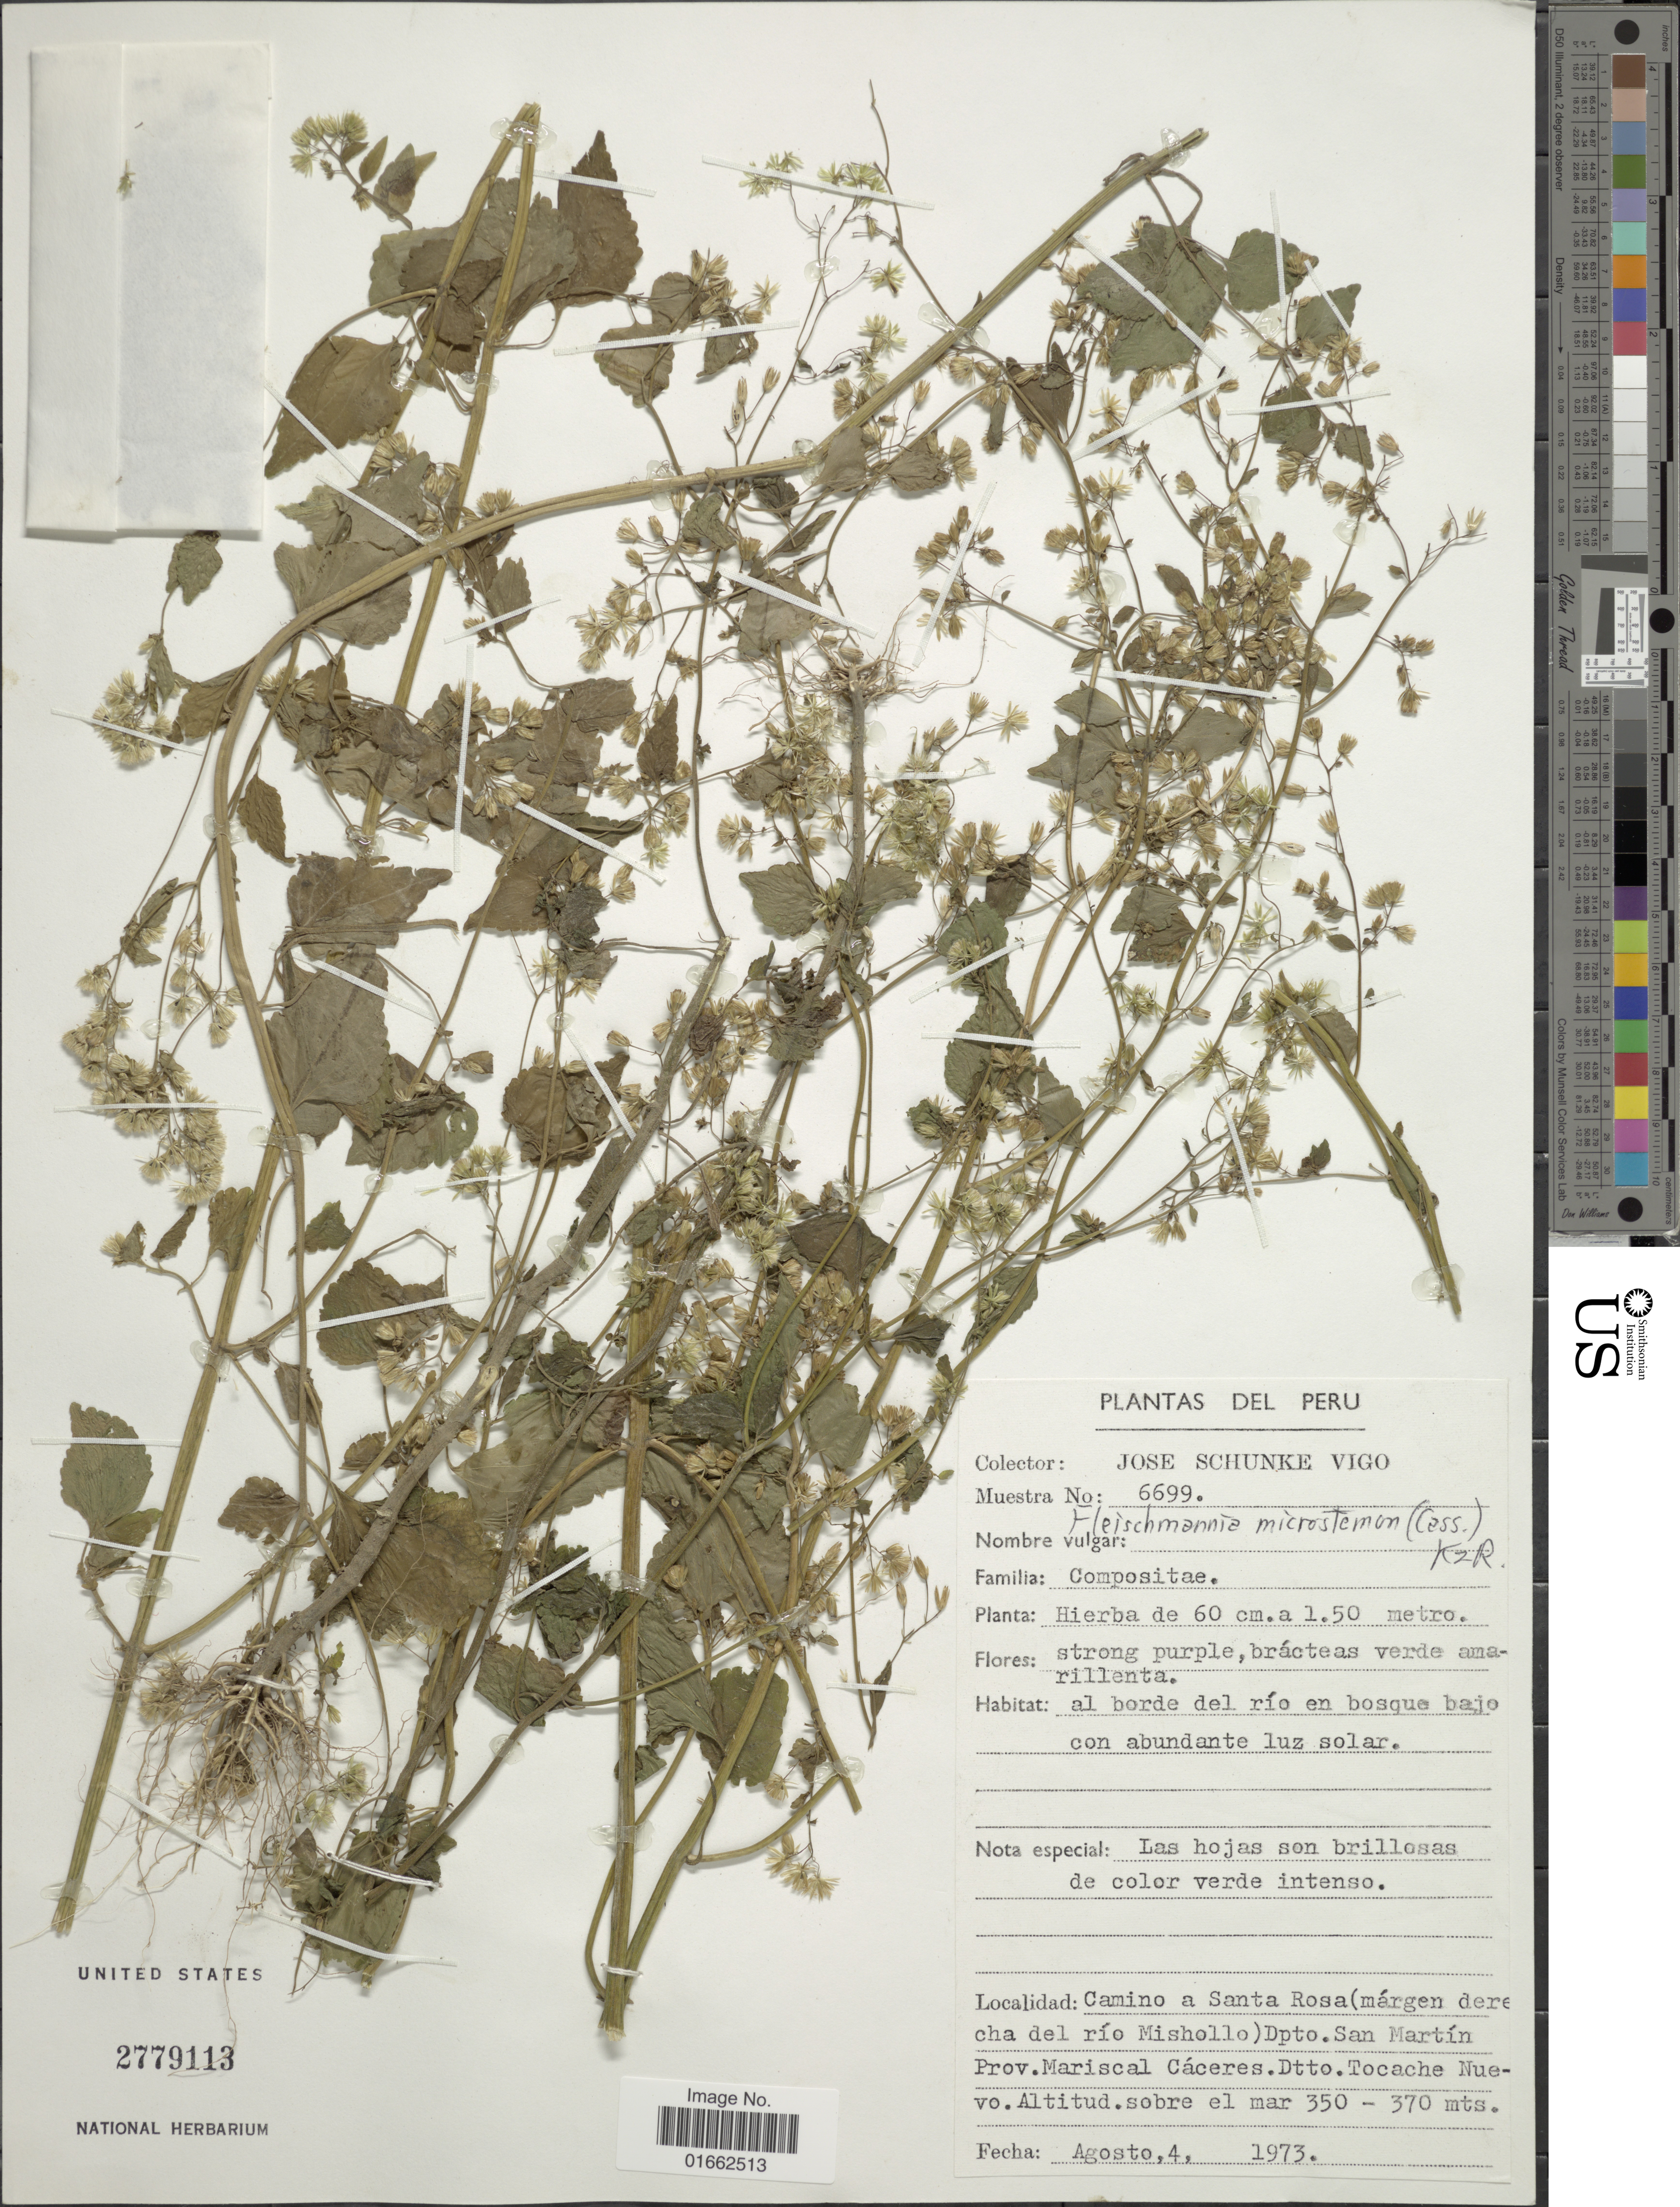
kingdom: Plantae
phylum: Tracheophyta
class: Magnoliopsida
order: Asterales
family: Asteraceae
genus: Fleischmannia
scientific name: Fleischmannia microstemon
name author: (Cass.) R.M. King & H. Rob.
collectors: J. Schunke Vigo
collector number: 6699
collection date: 1973-08-04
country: Peru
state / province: San Martín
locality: Camino a Santa Rosa (márgen derecha del río Mishollo) Dpto. San Martín Prov. Mariscal Cáceres. Dtto. Tocache Nuevo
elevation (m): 350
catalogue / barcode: US 2779113